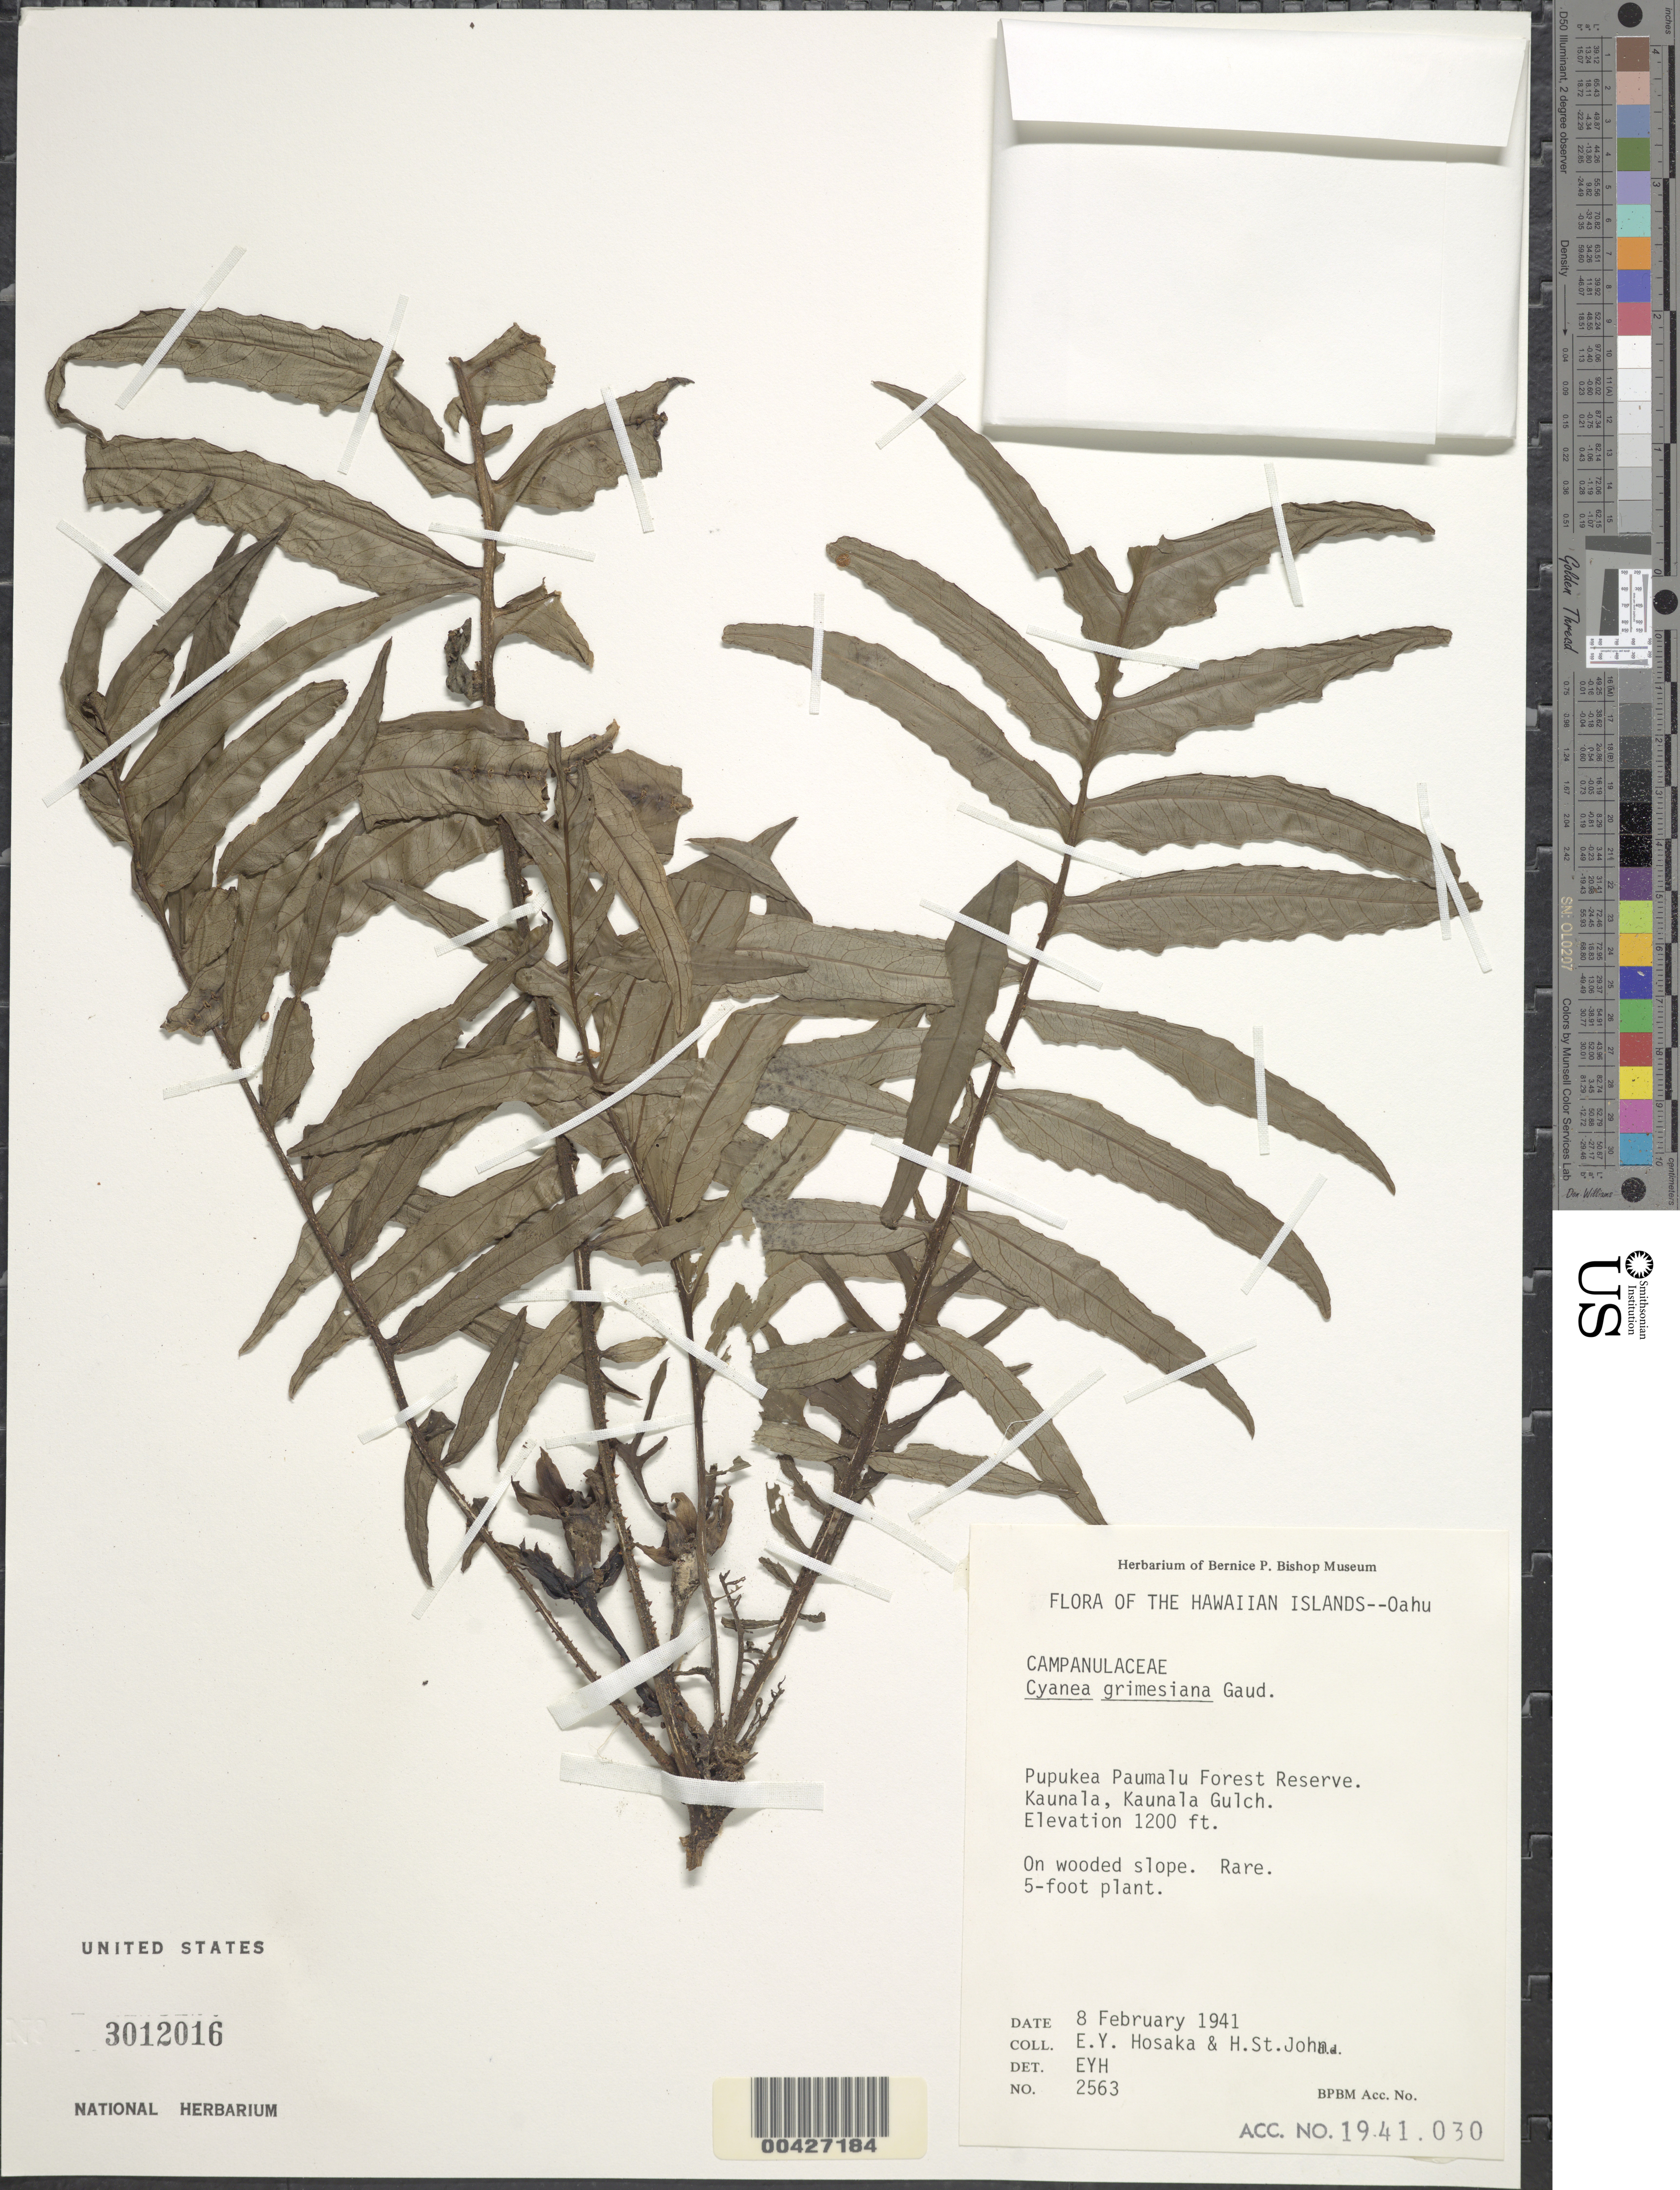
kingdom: Plantae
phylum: Tracheophyta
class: Magnoliopsida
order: Asterales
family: Campanulaceae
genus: Cyanea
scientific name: Cyanea grimesiana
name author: Gaudich.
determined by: Hosaka, E. Y.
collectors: E. Y. Hosaka & H. St. John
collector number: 2563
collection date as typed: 8 Feb 1941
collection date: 1941-02-08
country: United States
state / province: Hawaii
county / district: Honolulu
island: Oahu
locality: Kaunala, Kaunala Gulch, Pupukea Paumalu Forest Reserve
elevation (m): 366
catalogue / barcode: US 3012016